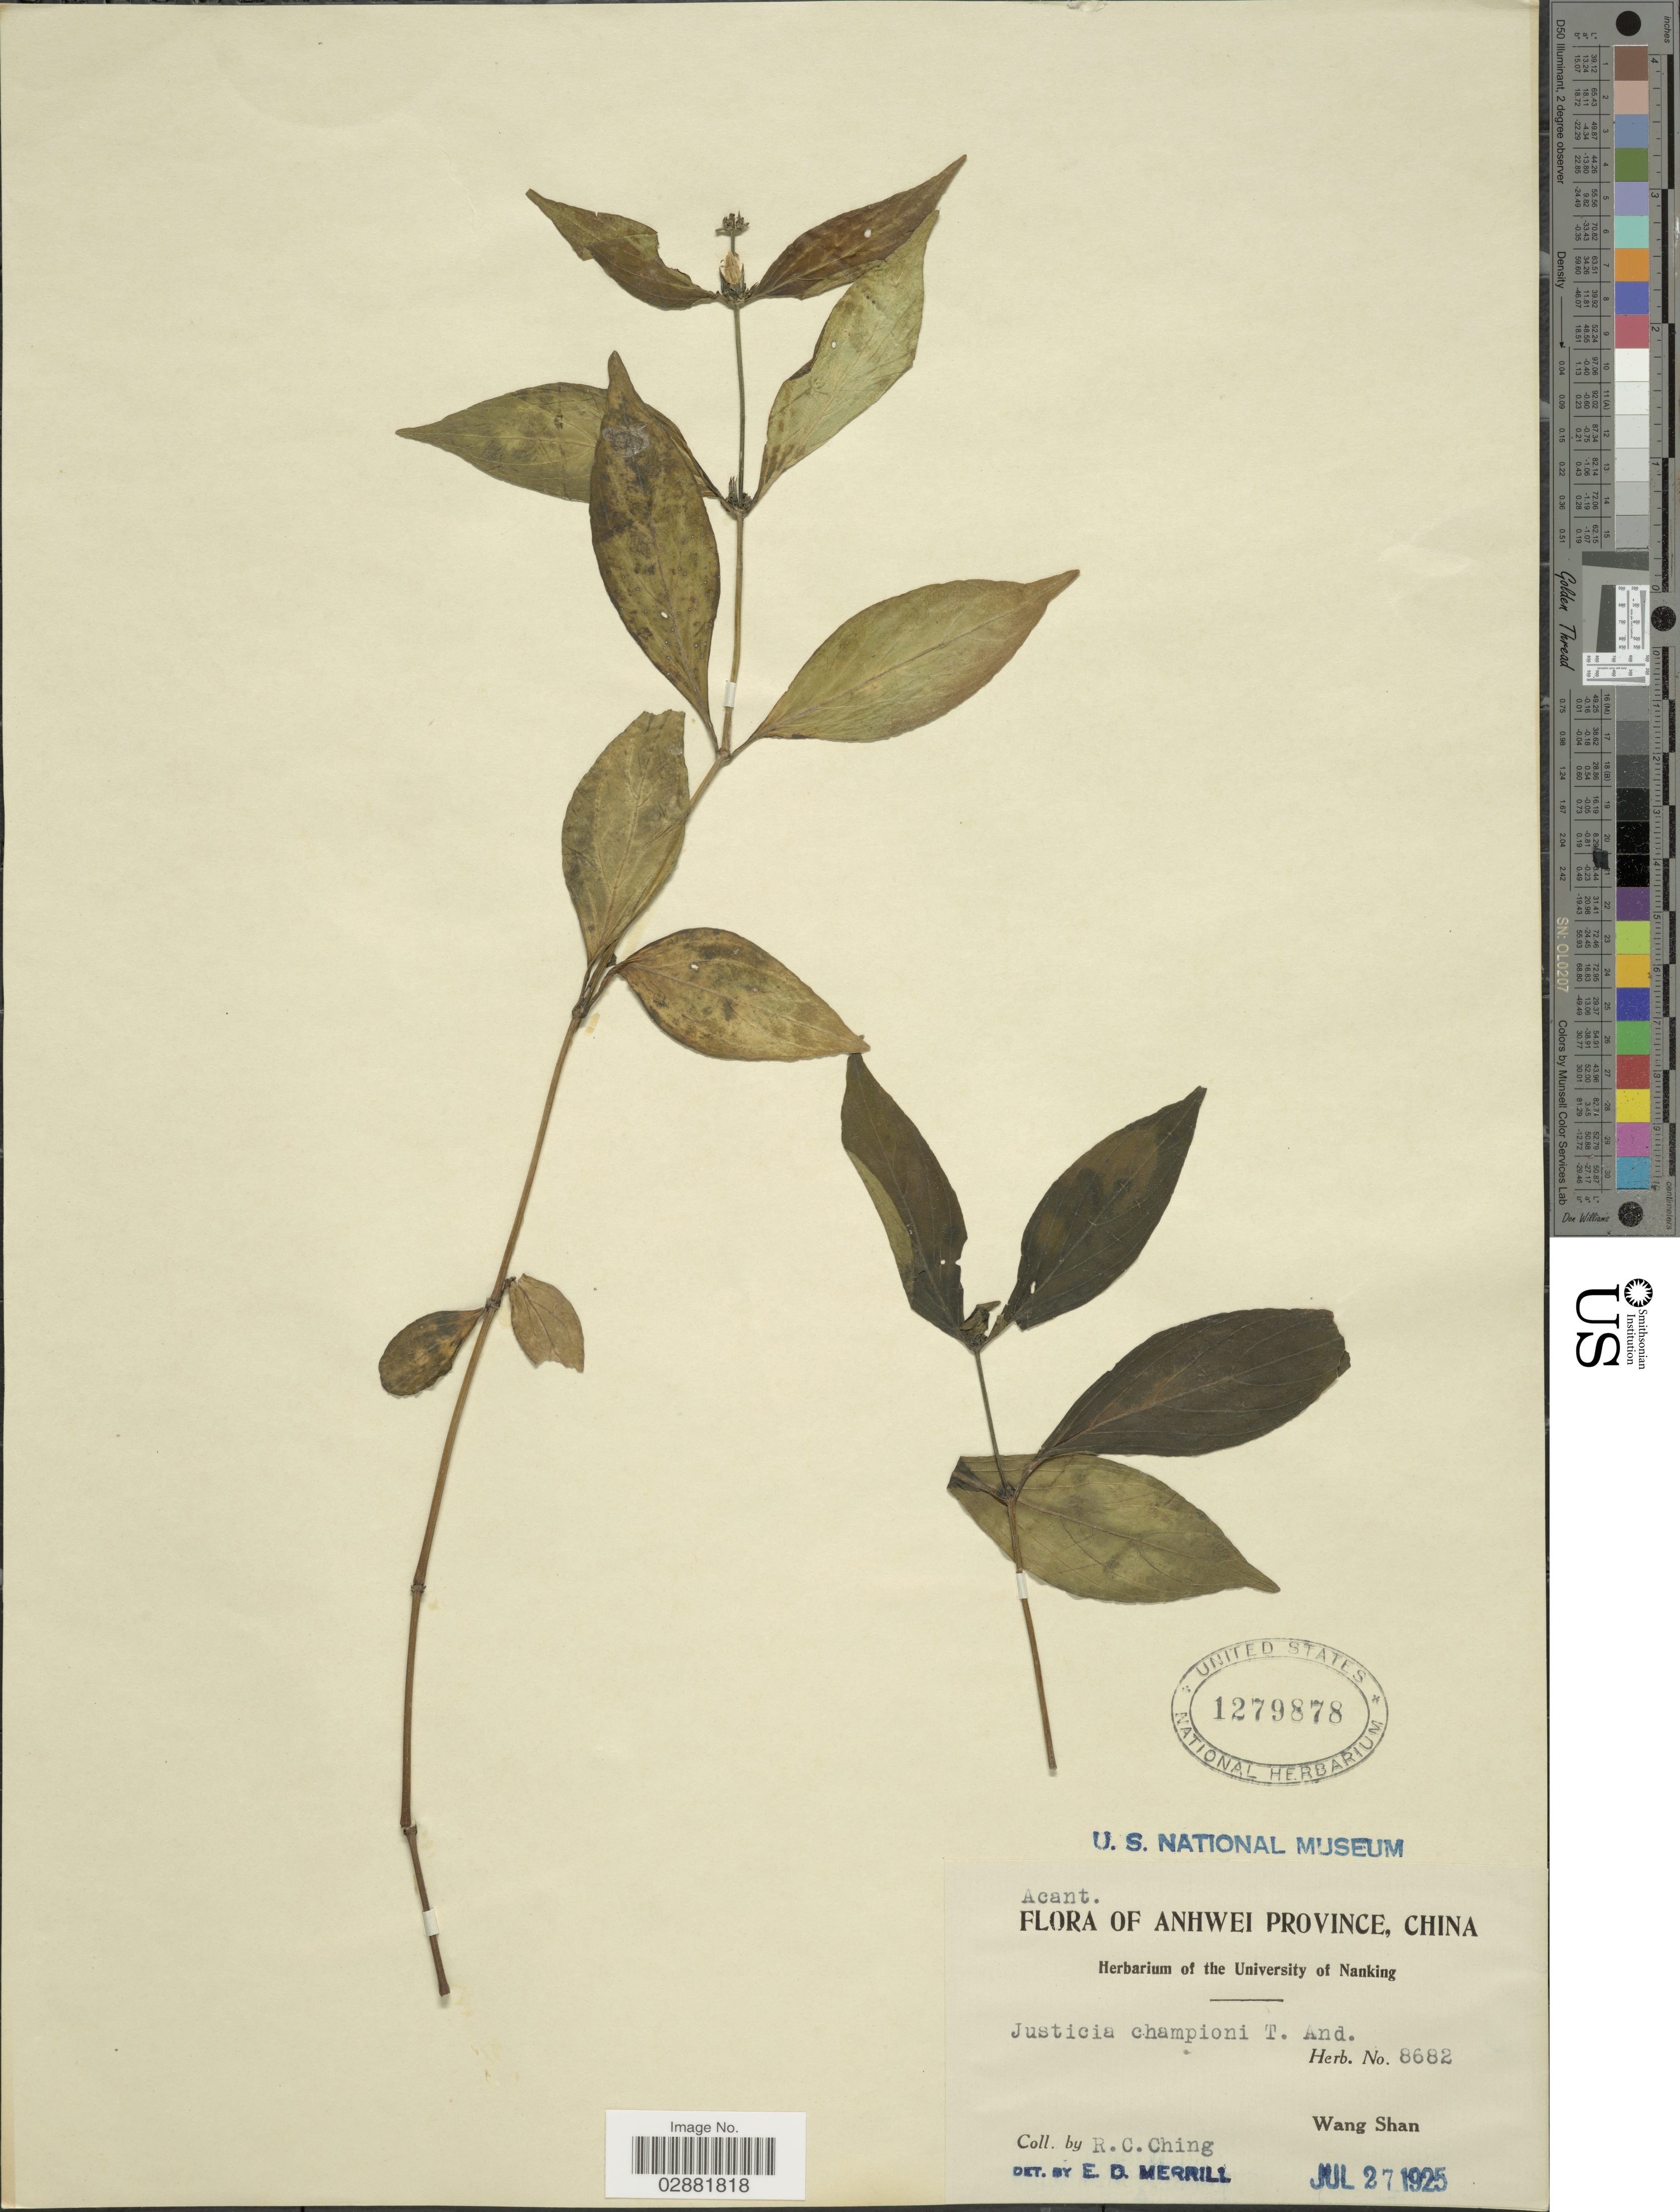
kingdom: Plantae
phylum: Tracheophyta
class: Magnoliopsida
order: Lamiales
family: Acanthaceae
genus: Justicia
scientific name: Justicia championii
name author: T. Anderson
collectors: R. C. Ching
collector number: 8682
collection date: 1925-07-27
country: China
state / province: Anhui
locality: Anhwei Province, Wang Shan.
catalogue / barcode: US 1279878